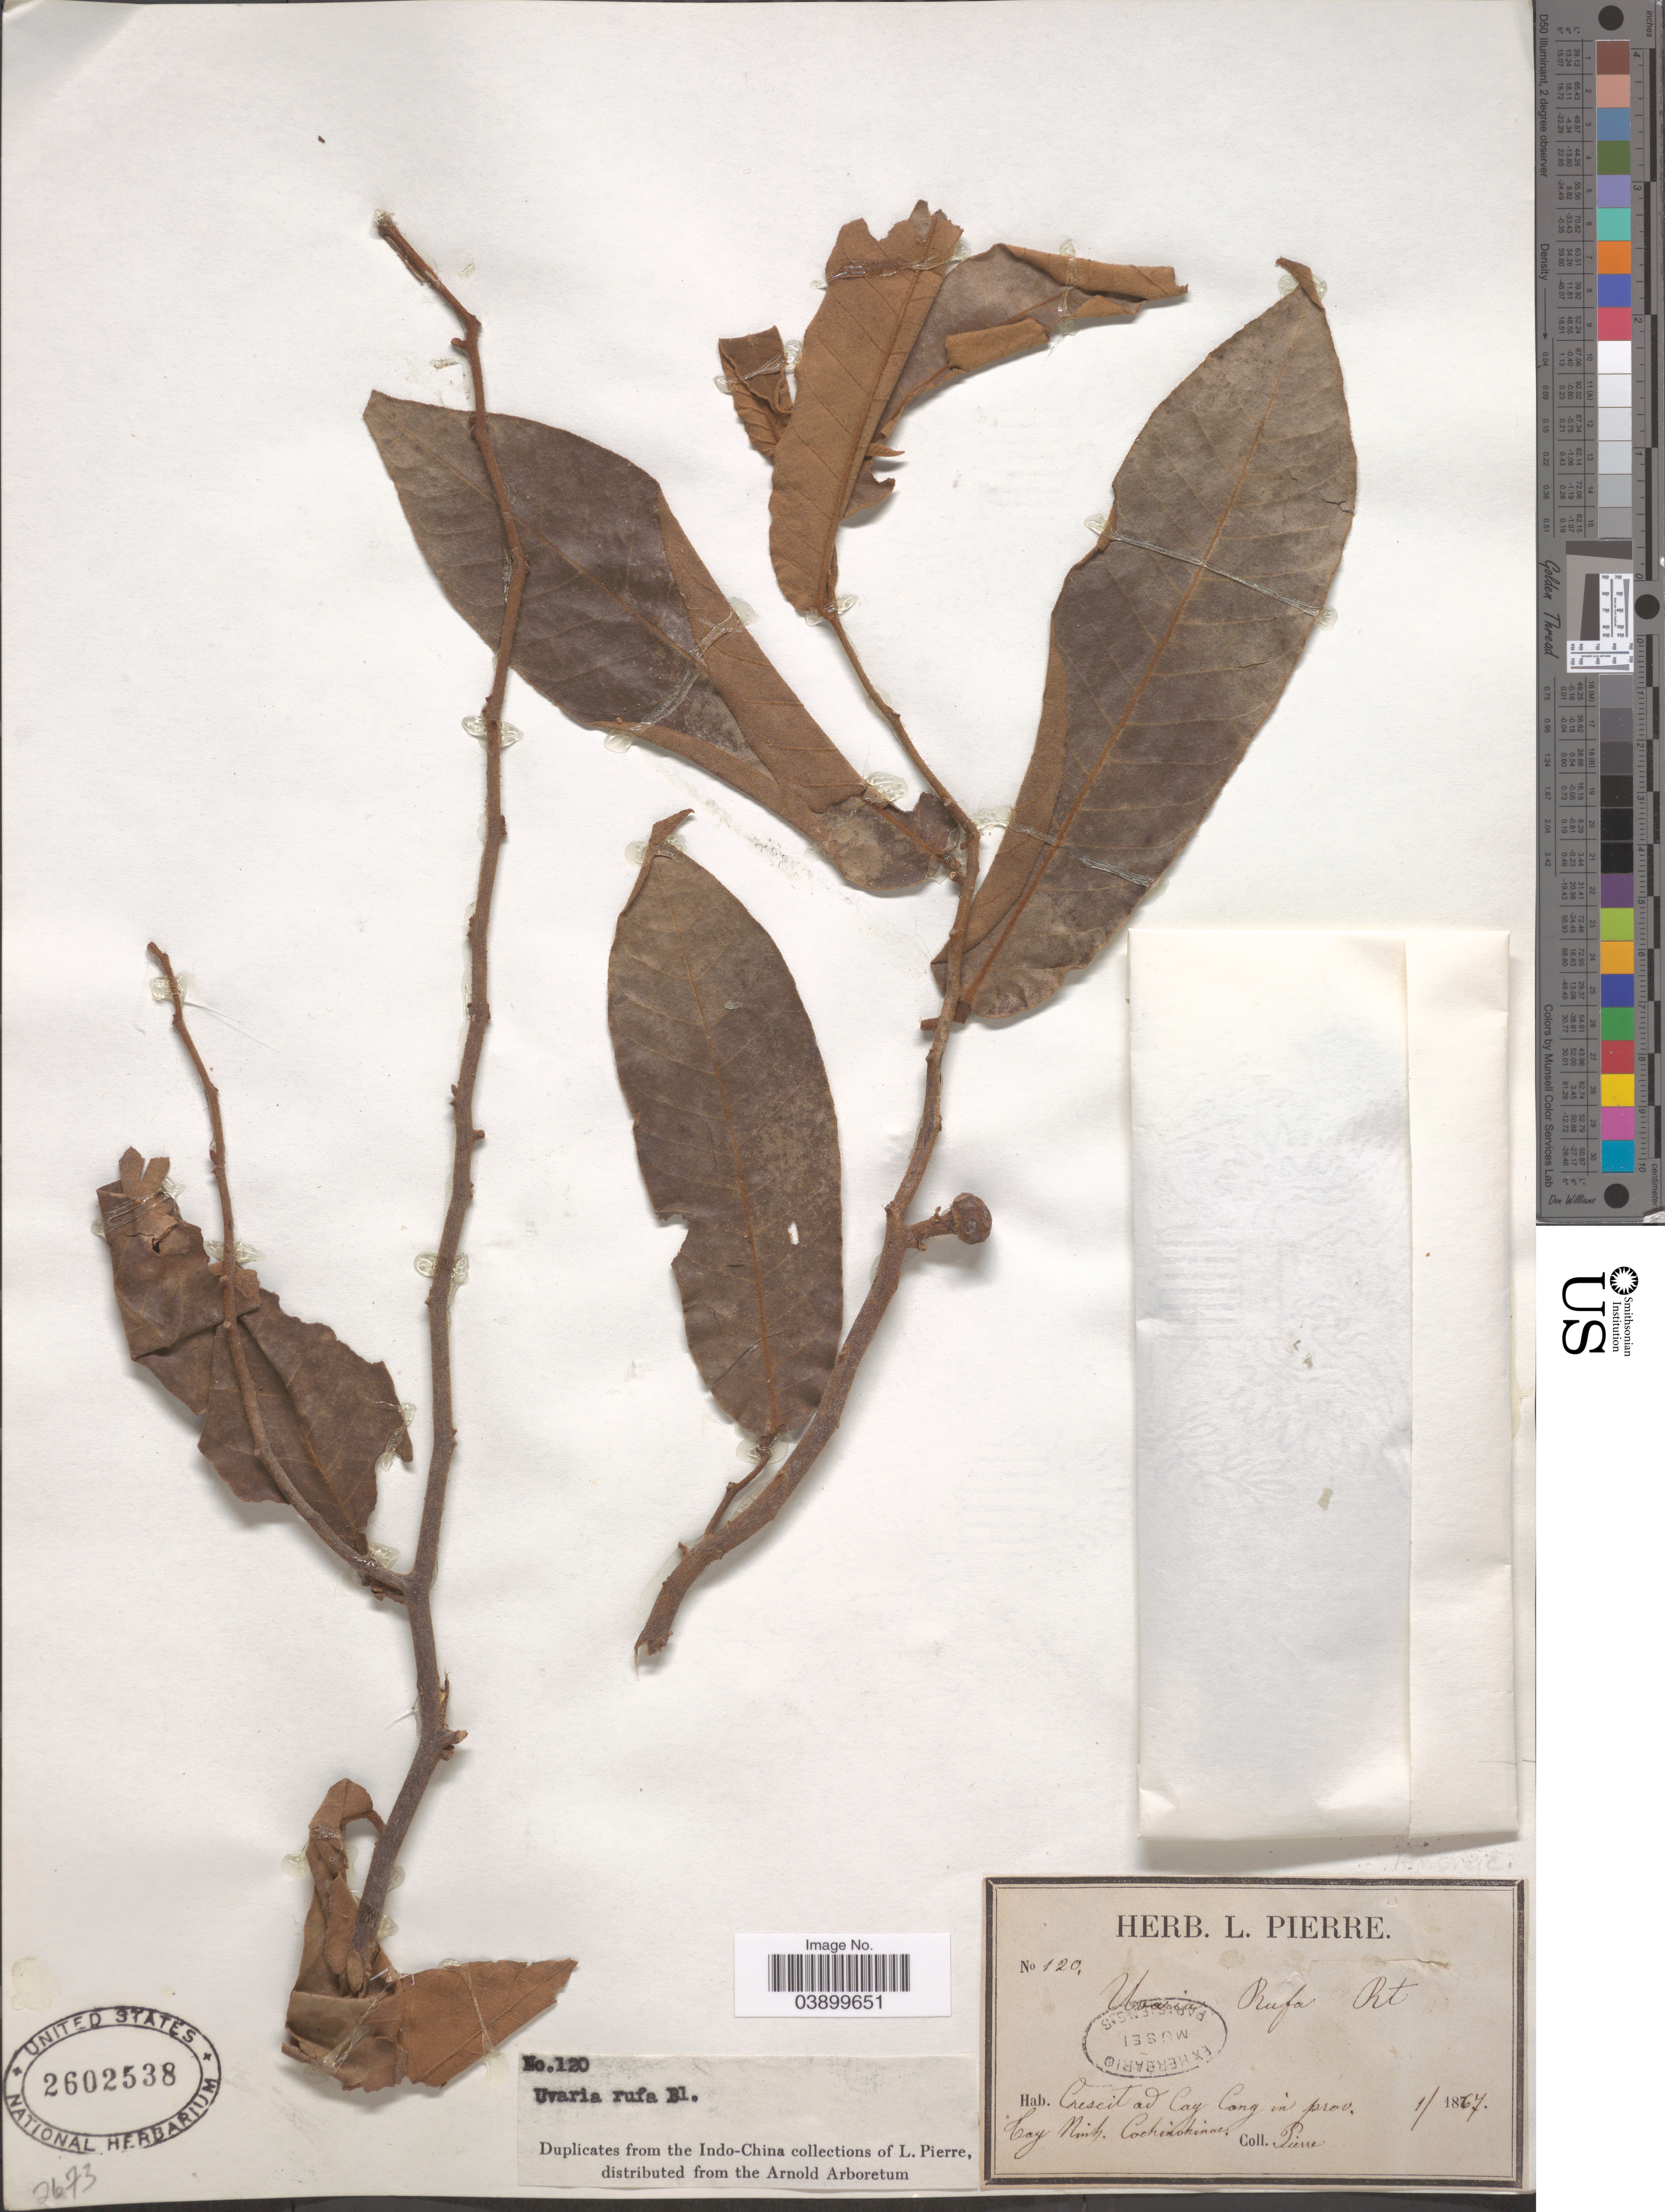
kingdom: Plantae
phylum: Tracheophyta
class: Magnoliopsida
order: Magnoliales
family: Annonaceae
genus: Uvaria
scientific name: Uvaria rufa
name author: Blume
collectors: L. Pierre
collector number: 120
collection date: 1867-01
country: Vietnam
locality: Crescit ad Cay Cong in prov. Cay Ninh. Cochinchine.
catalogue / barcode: US 2602538